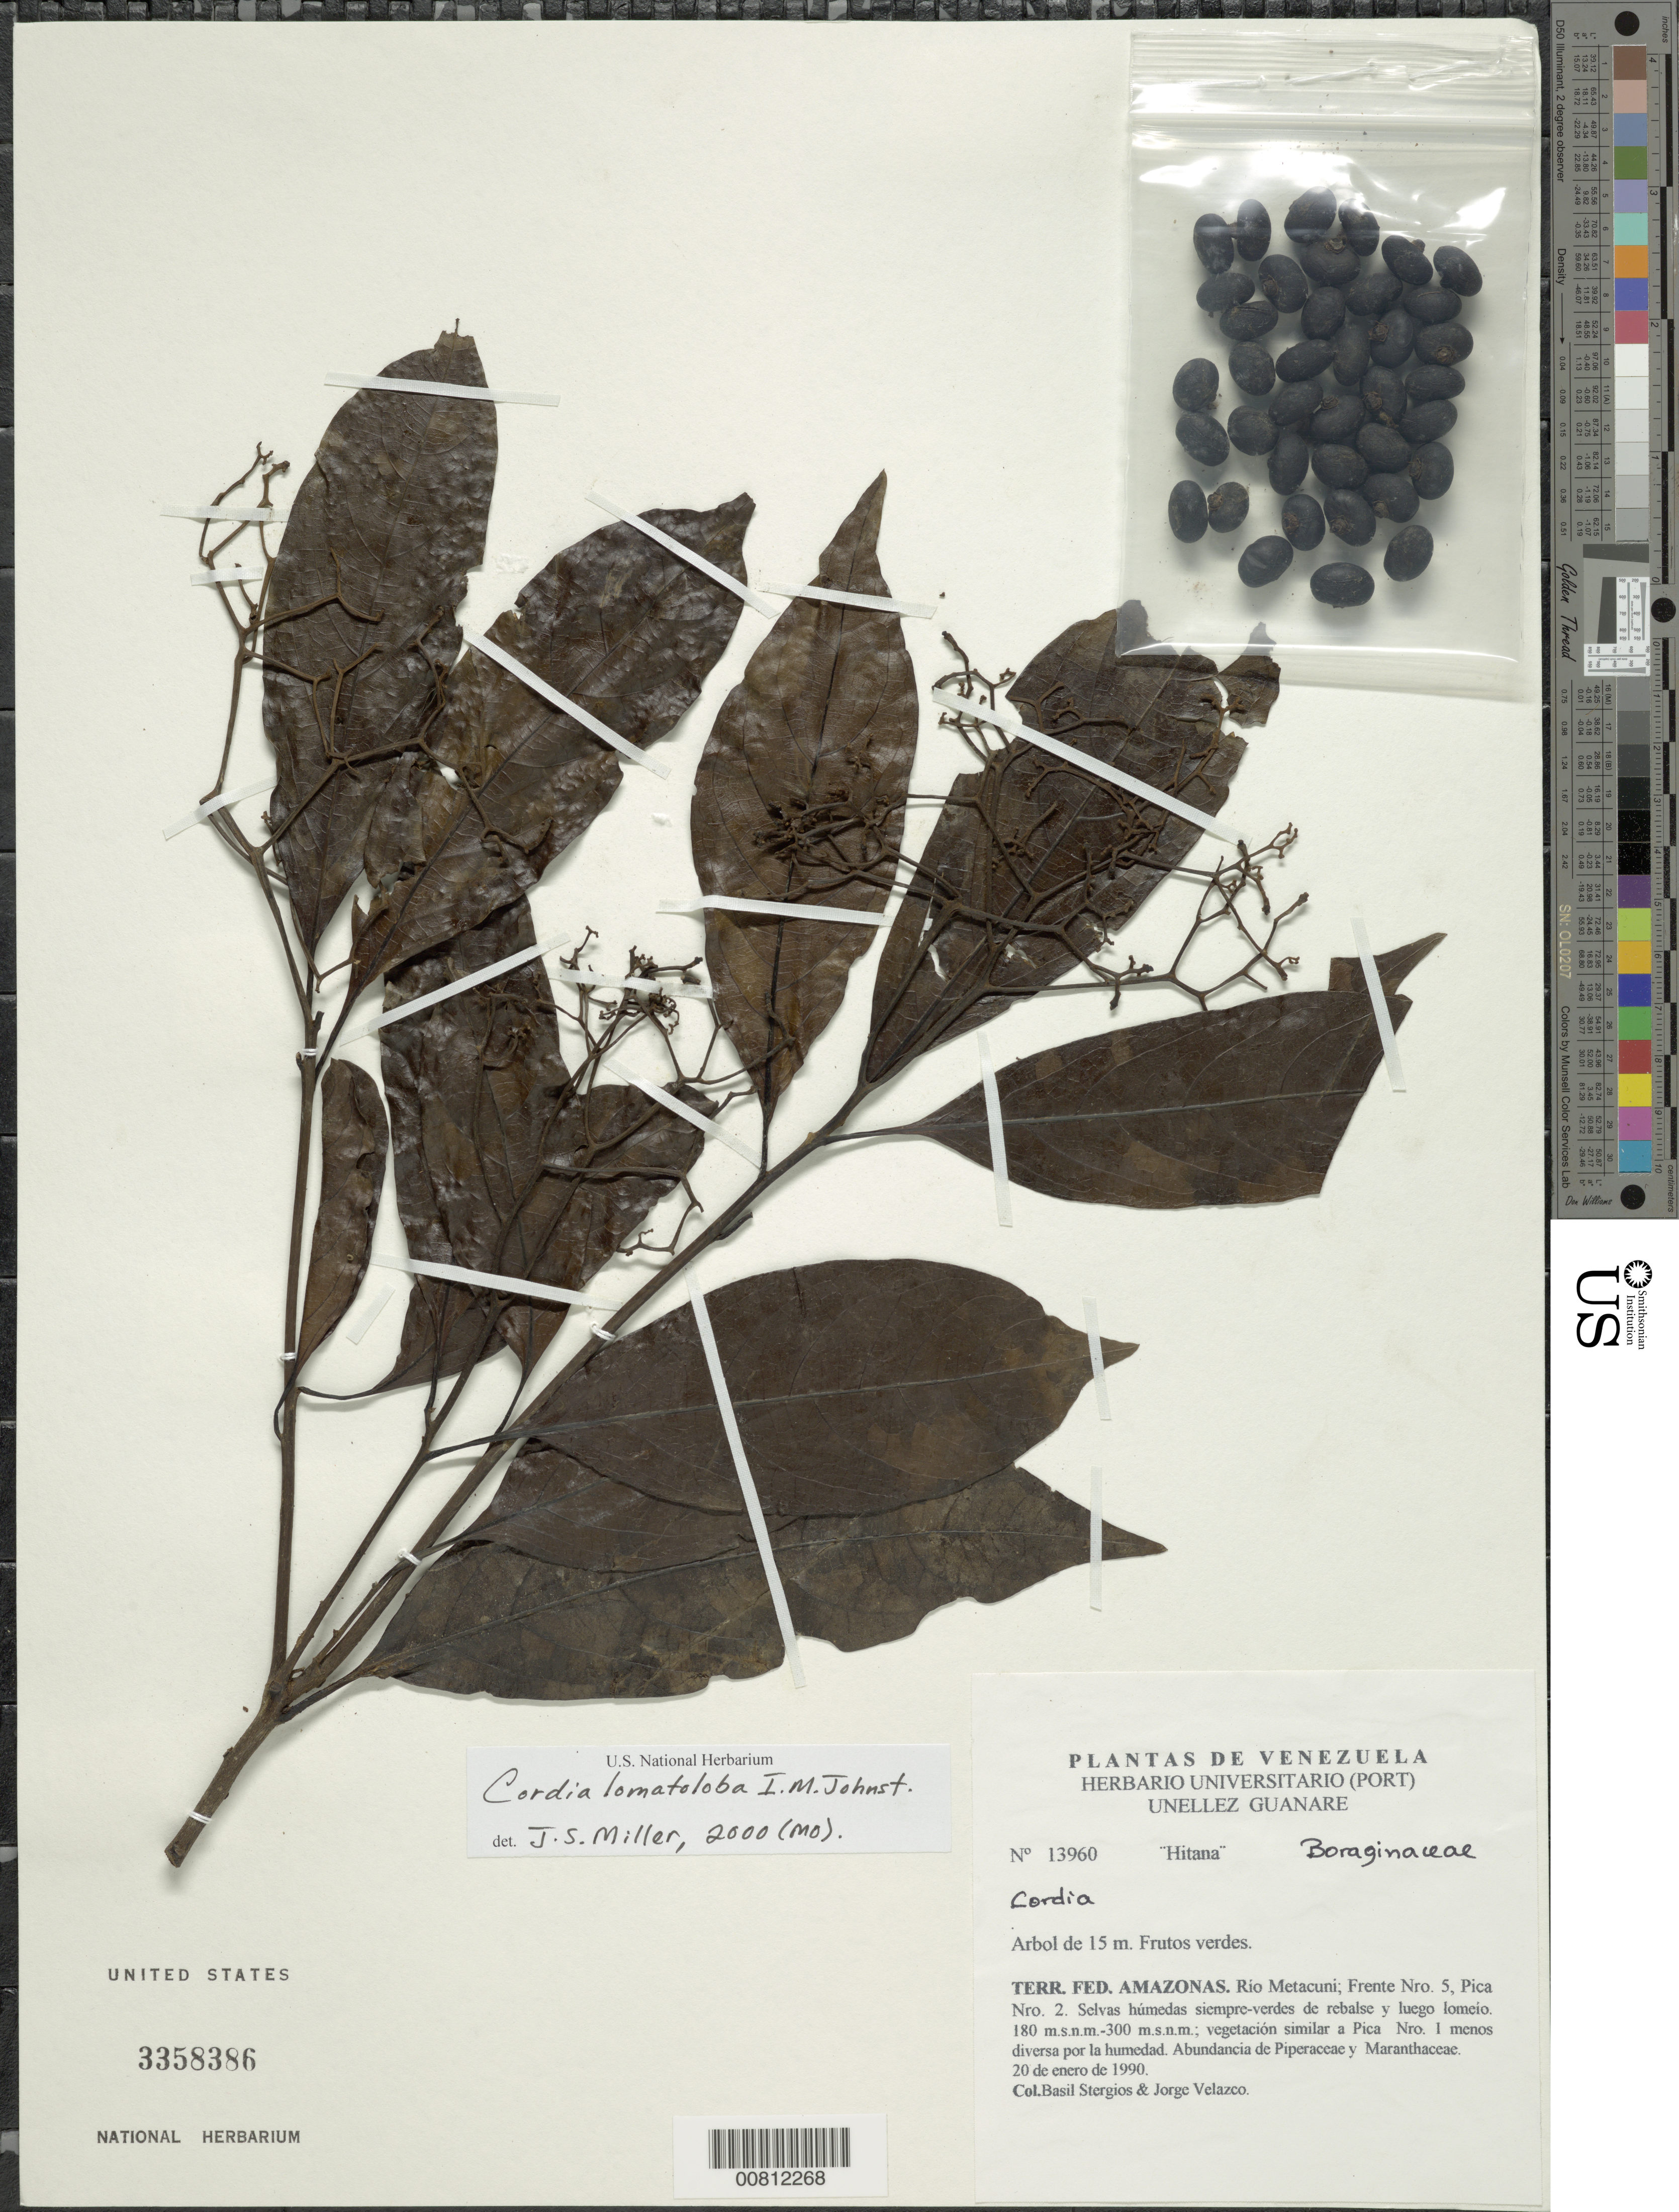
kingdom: Plantae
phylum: Tracheophyta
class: Magnoliopsida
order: Boraginales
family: Cordiaceae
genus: Cordia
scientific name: Cordia lomatoloba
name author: I.M. Johnst.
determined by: Miller, J. S.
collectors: B. G. Stergios & J. Velazco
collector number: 13960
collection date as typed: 20-Jan-90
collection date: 1990-01-20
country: Venezuela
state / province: Amazonas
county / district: Alto Orinoco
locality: Río Metacuni; Frente No. 5, Pica No. 2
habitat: Selvas húmedas siempre-verdes de rebalse y luego lomeio; vegetación similar a Pica no. 1 menos diversa por la húmedad.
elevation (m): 180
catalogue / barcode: US 3358386